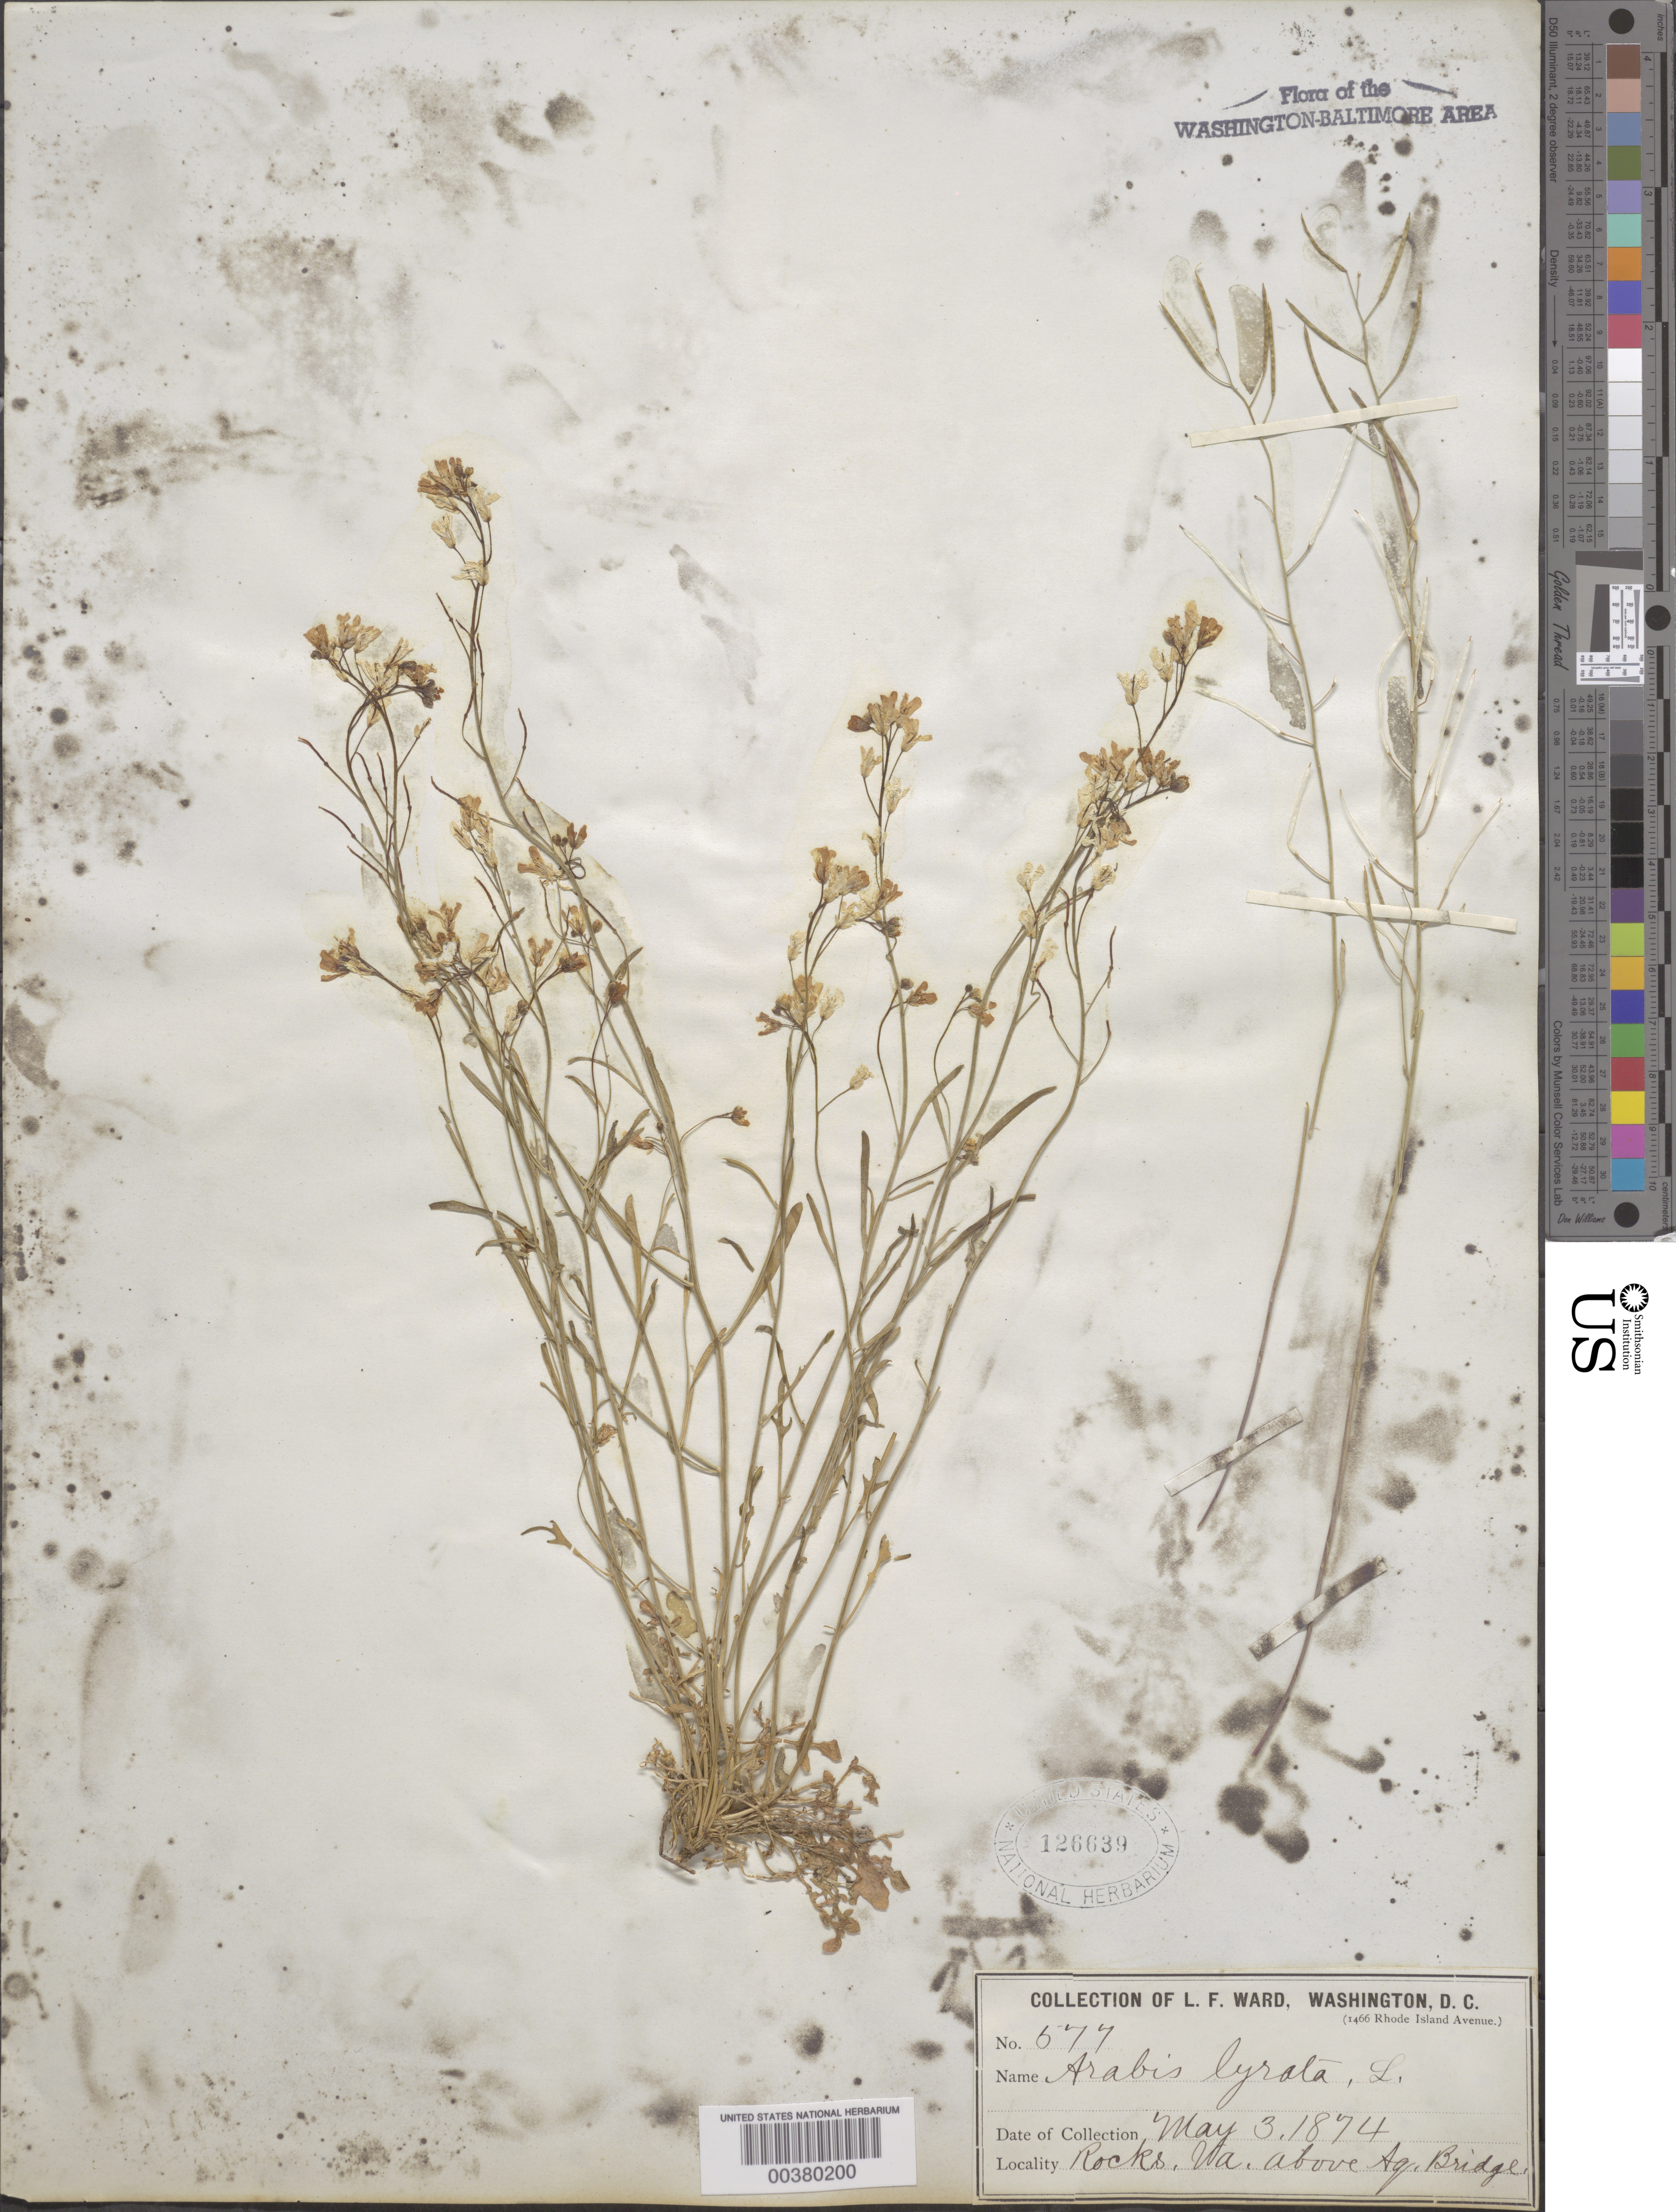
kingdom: Plantae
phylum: Tracheophyta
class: Magnoliopsida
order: Brassicales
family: Brassicaceae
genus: Arabidopsis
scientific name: Arabidopsis lyrata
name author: (L.) O'Kane & Al-Shehbaz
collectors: L. F. Ward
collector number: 577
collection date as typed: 03 May 1874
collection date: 1874-05-03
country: United States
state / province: Virginia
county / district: Fairfax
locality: Above Aqueduct Bridge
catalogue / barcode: US 126639